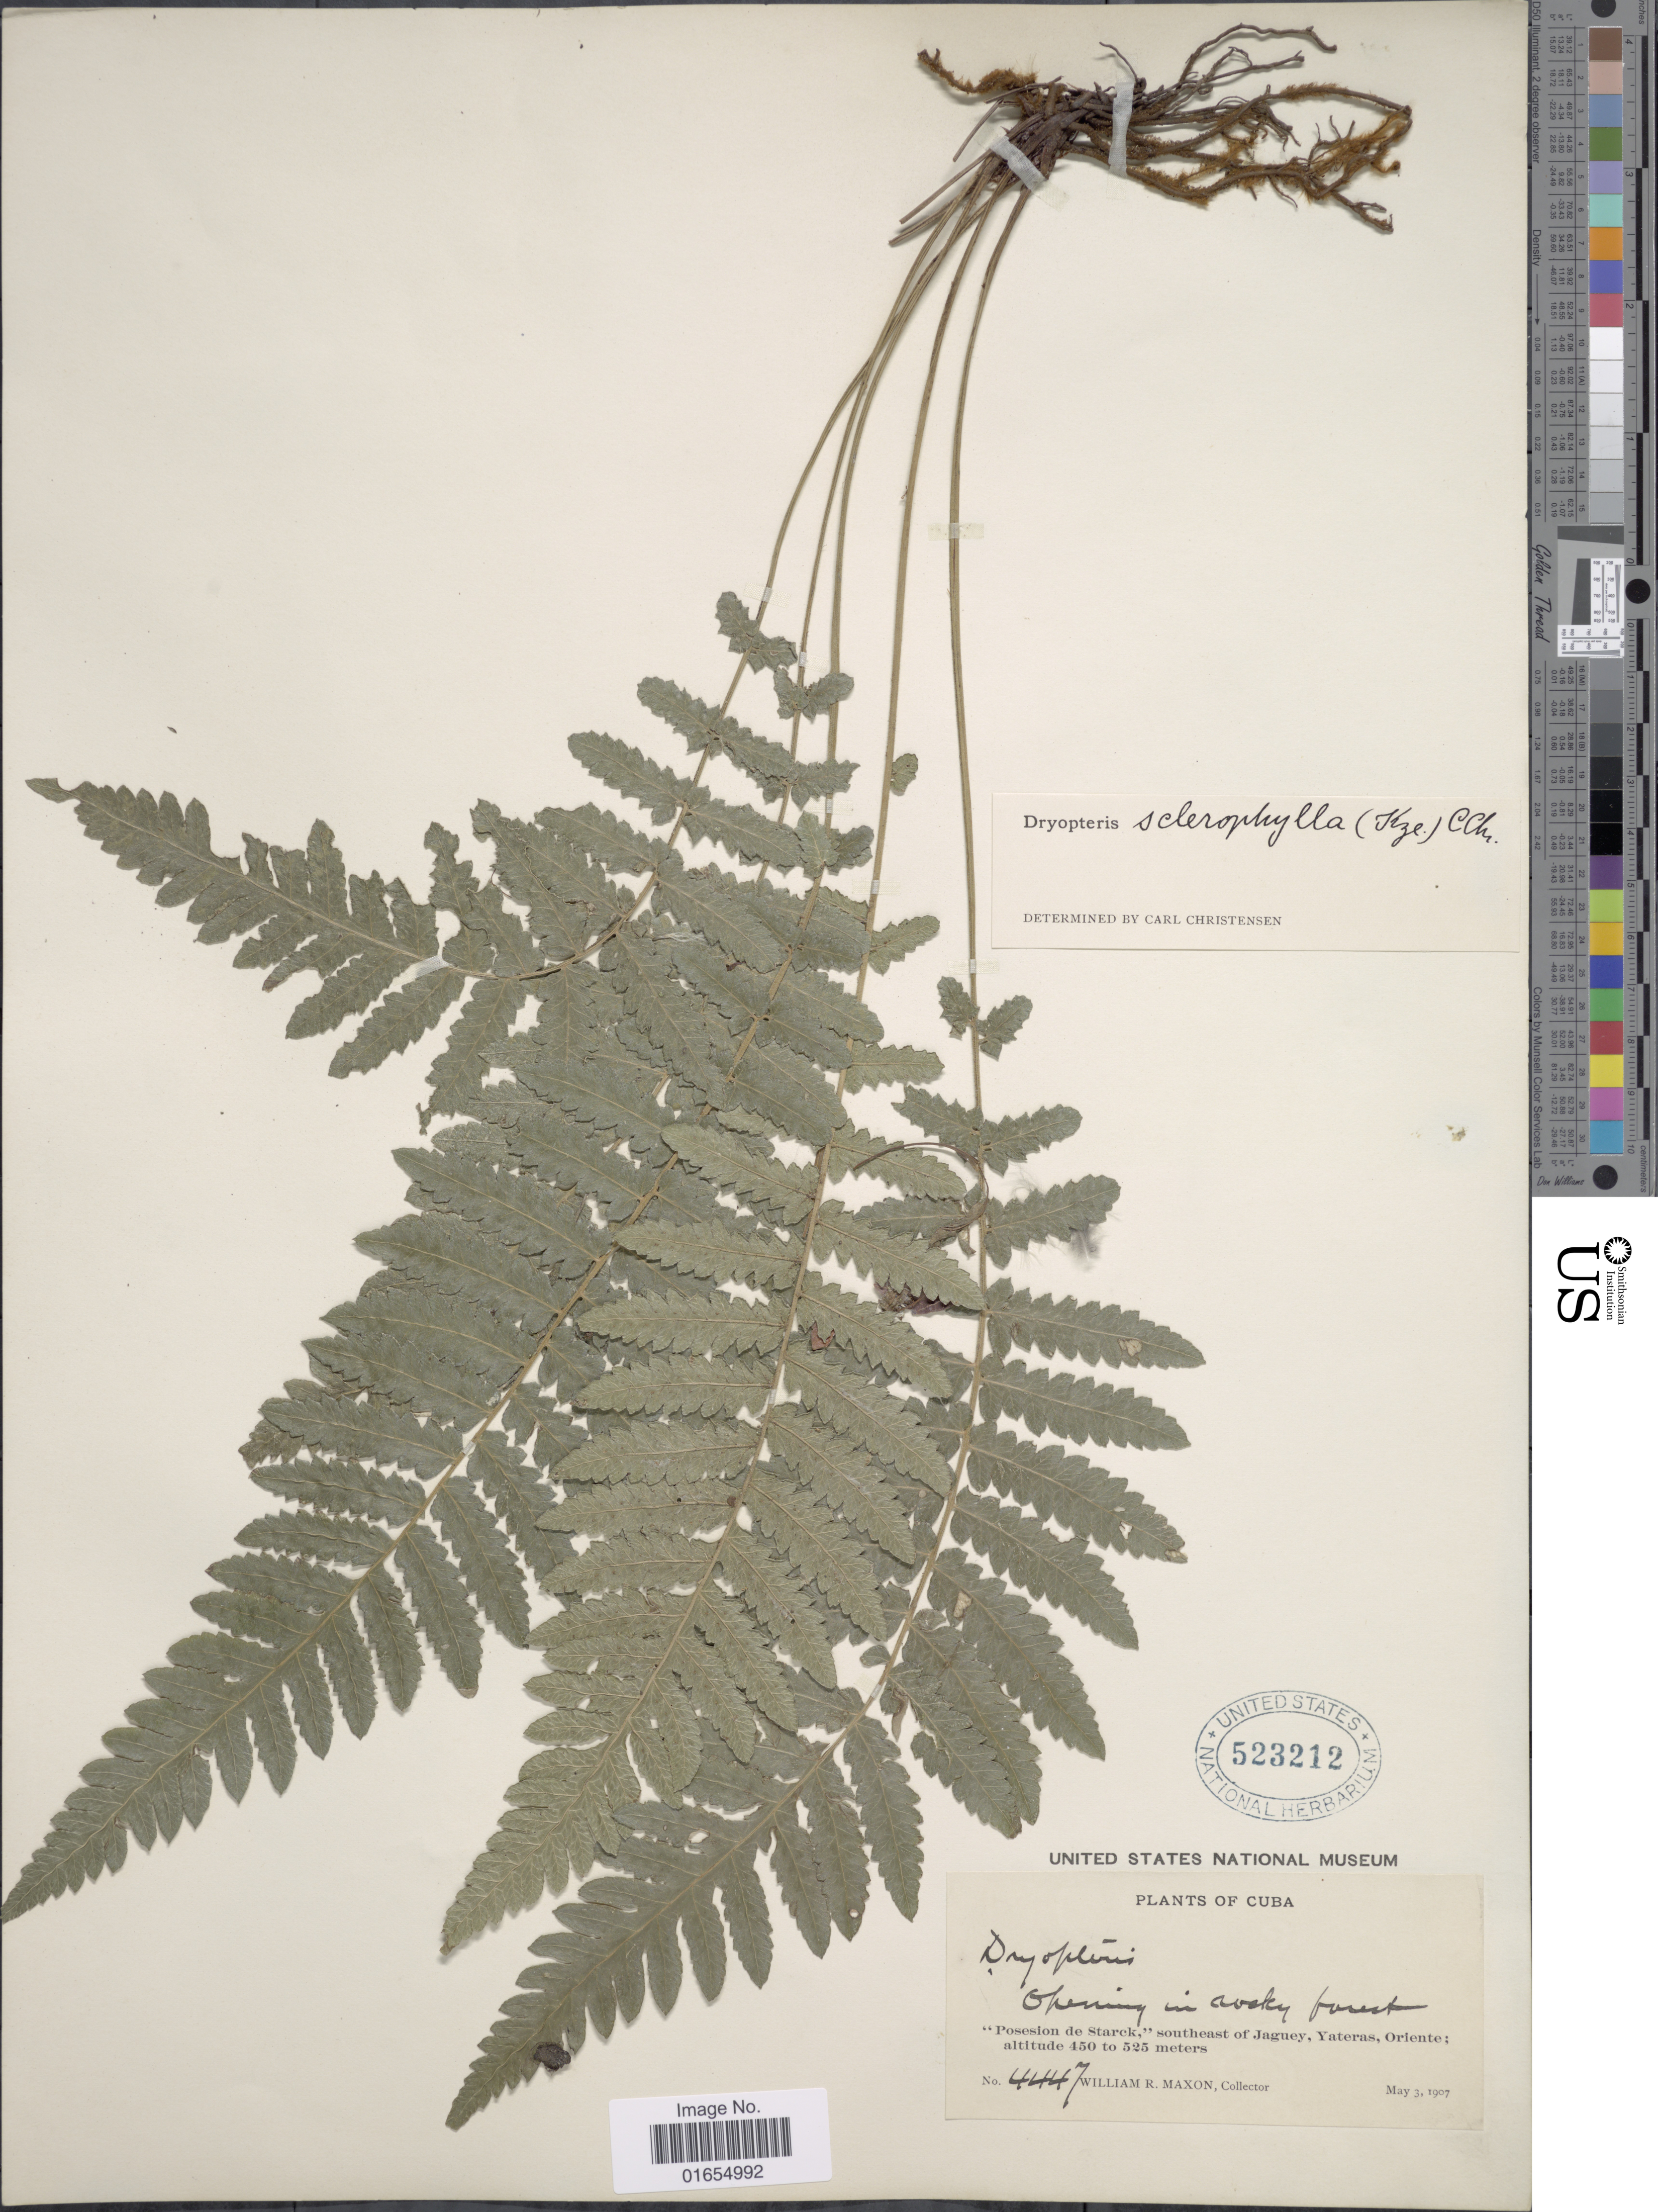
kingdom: Plantae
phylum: Tracheophyta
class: Polypodiopsida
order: Polypodiales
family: Thelypteridaceae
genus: Goniopteris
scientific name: Goniopteris sclerophylla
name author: (Poepp.) C.V. Morton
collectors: W. R. Maxon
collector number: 4447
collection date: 1907-05-03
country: Cuba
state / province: Oriente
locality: Posesion de Starck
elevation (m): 450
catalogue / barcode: US 523212